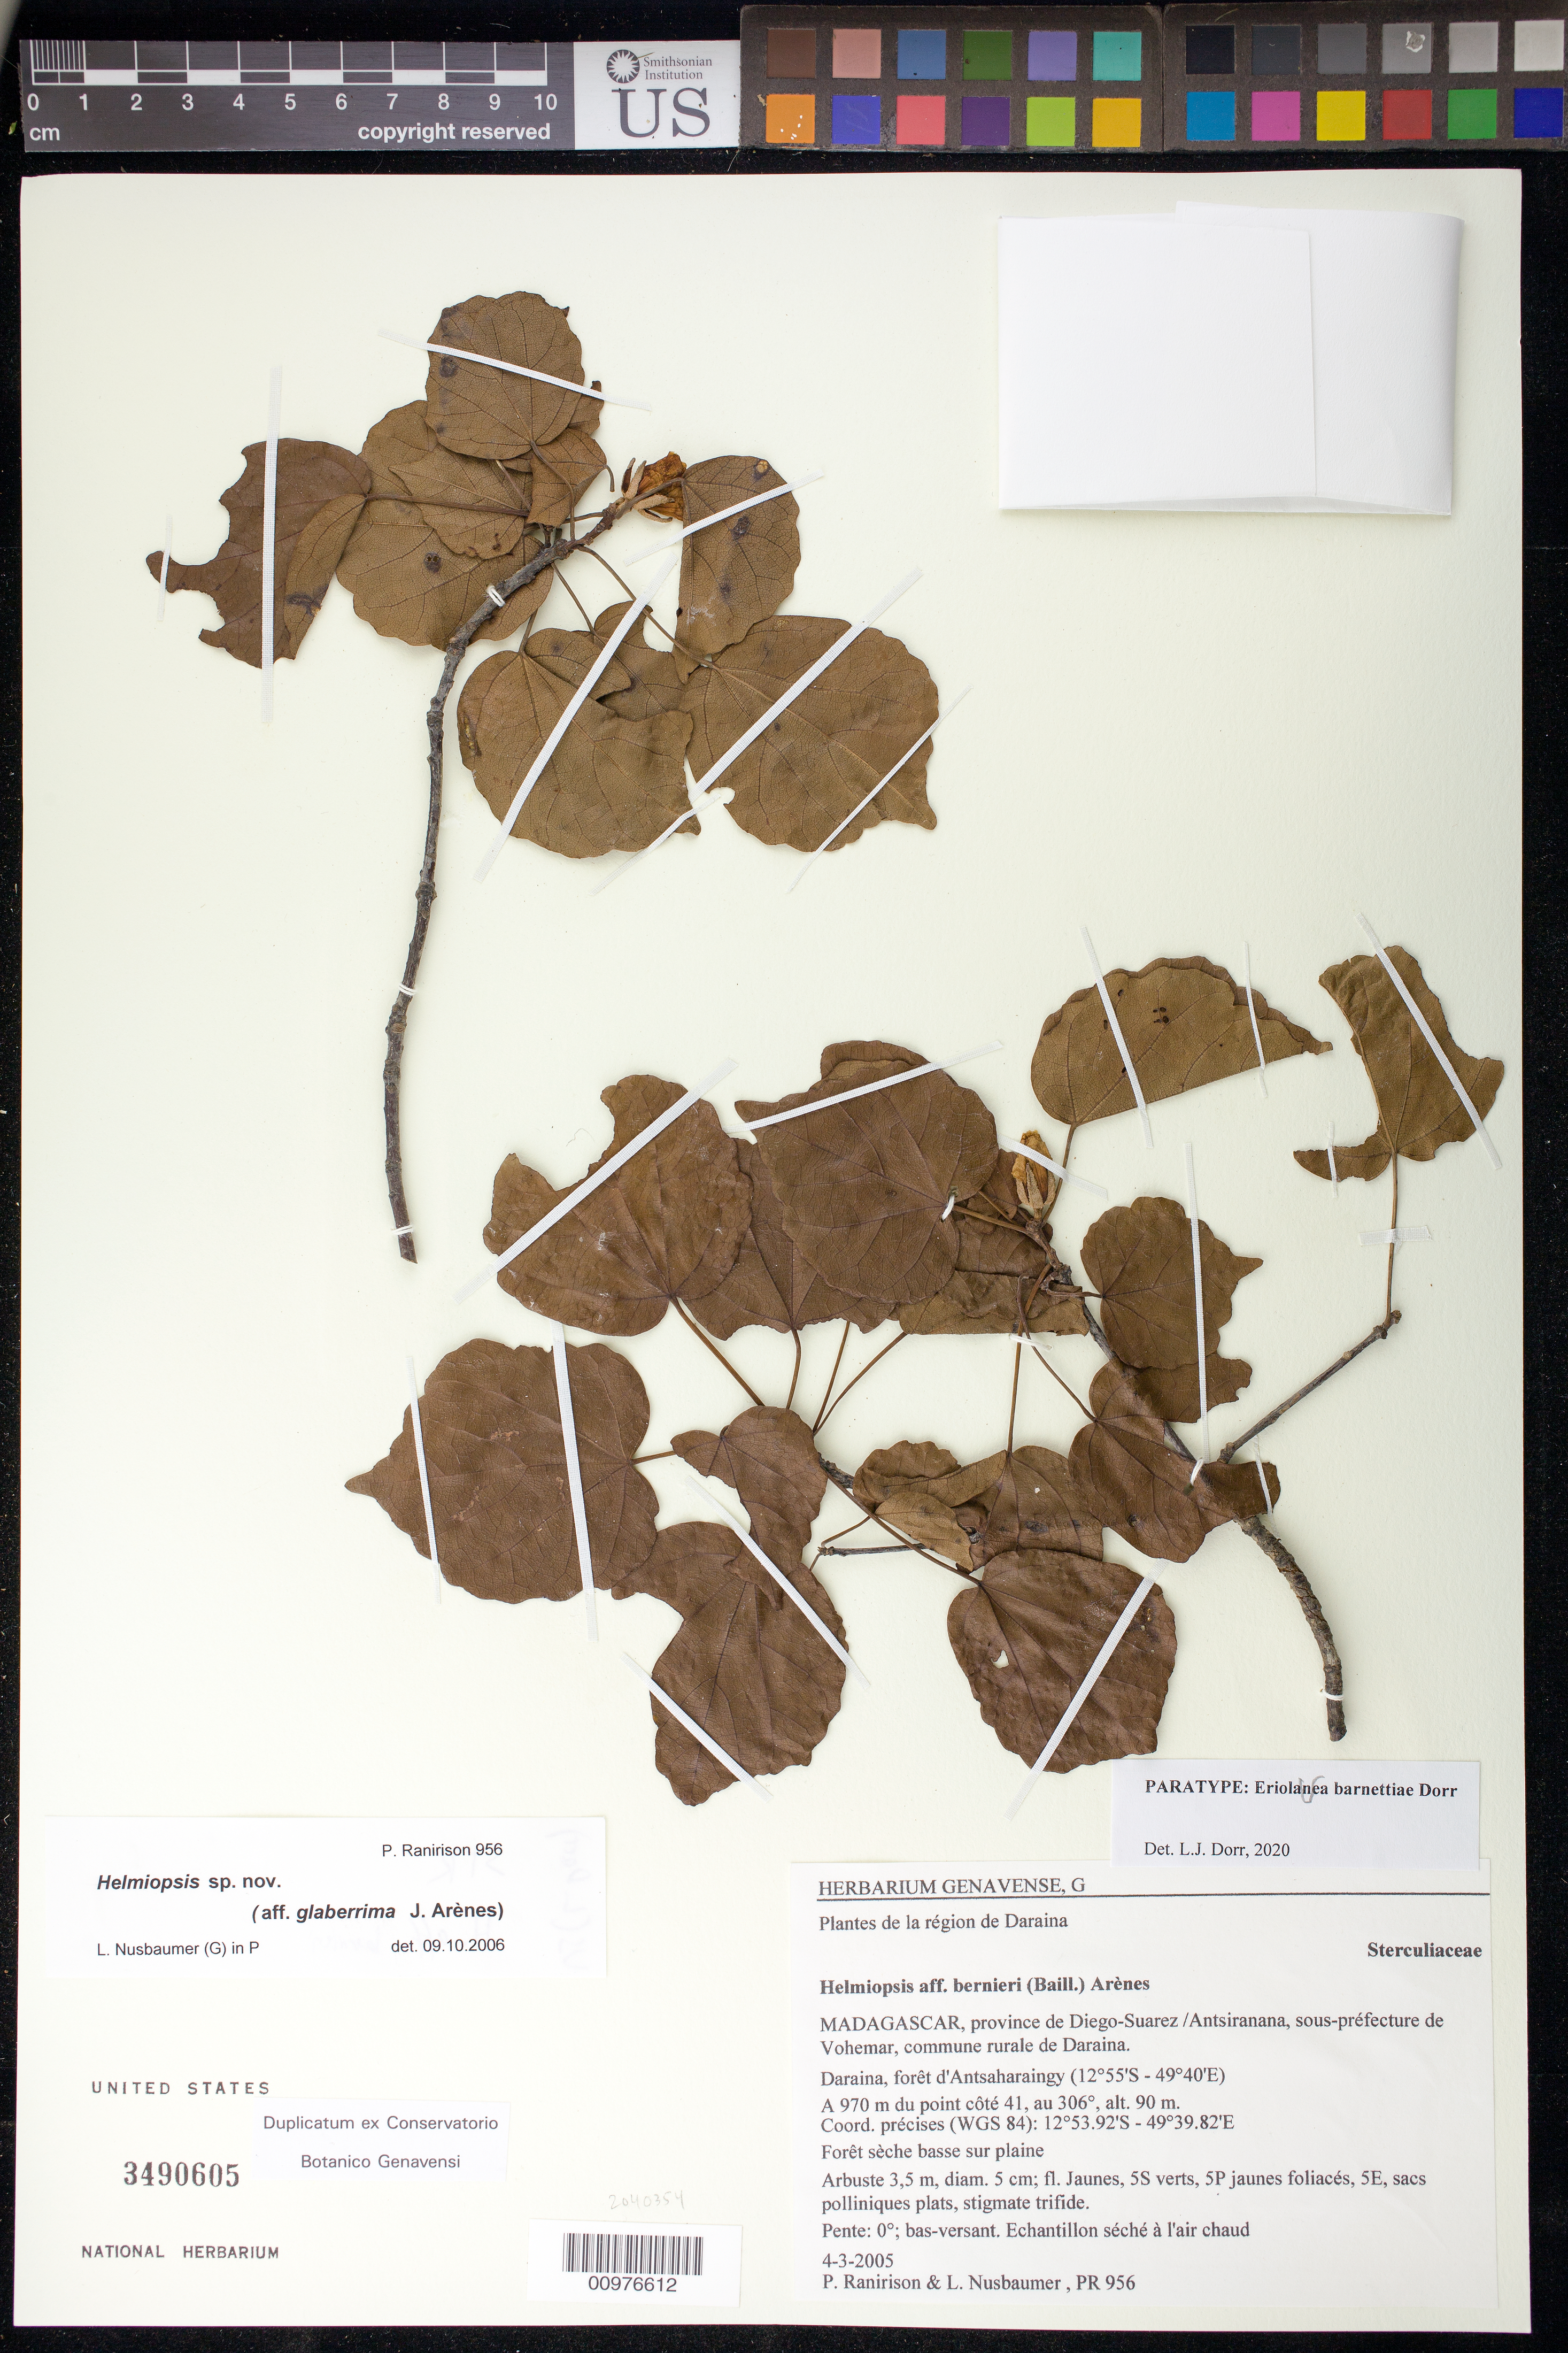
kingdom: Plantae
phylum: Tracheophyta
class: Magnoliopsida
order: Malvales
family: Malvaceae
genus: Eriolaena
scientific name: Eriolaena barnettiae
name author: Dorr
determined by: Dorr, L. J., (BOT), Smithsonian Institution - National Museum of Natural History (UNITED STATES)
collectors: P. Ranirison & L. Nusbaumer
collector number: PR 956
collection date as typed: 04 Mar 2005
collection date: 2005-03-04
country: Madagascar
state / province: Sava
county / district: Vohémar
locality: Province de Diego-Suarez, sous-préfecture de Vohemar, commune rurale de Daraina. A 970 m du point côté 41, au 306.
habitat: forêt sèche basse sur plaine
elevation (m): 90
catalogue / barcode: US 3490605